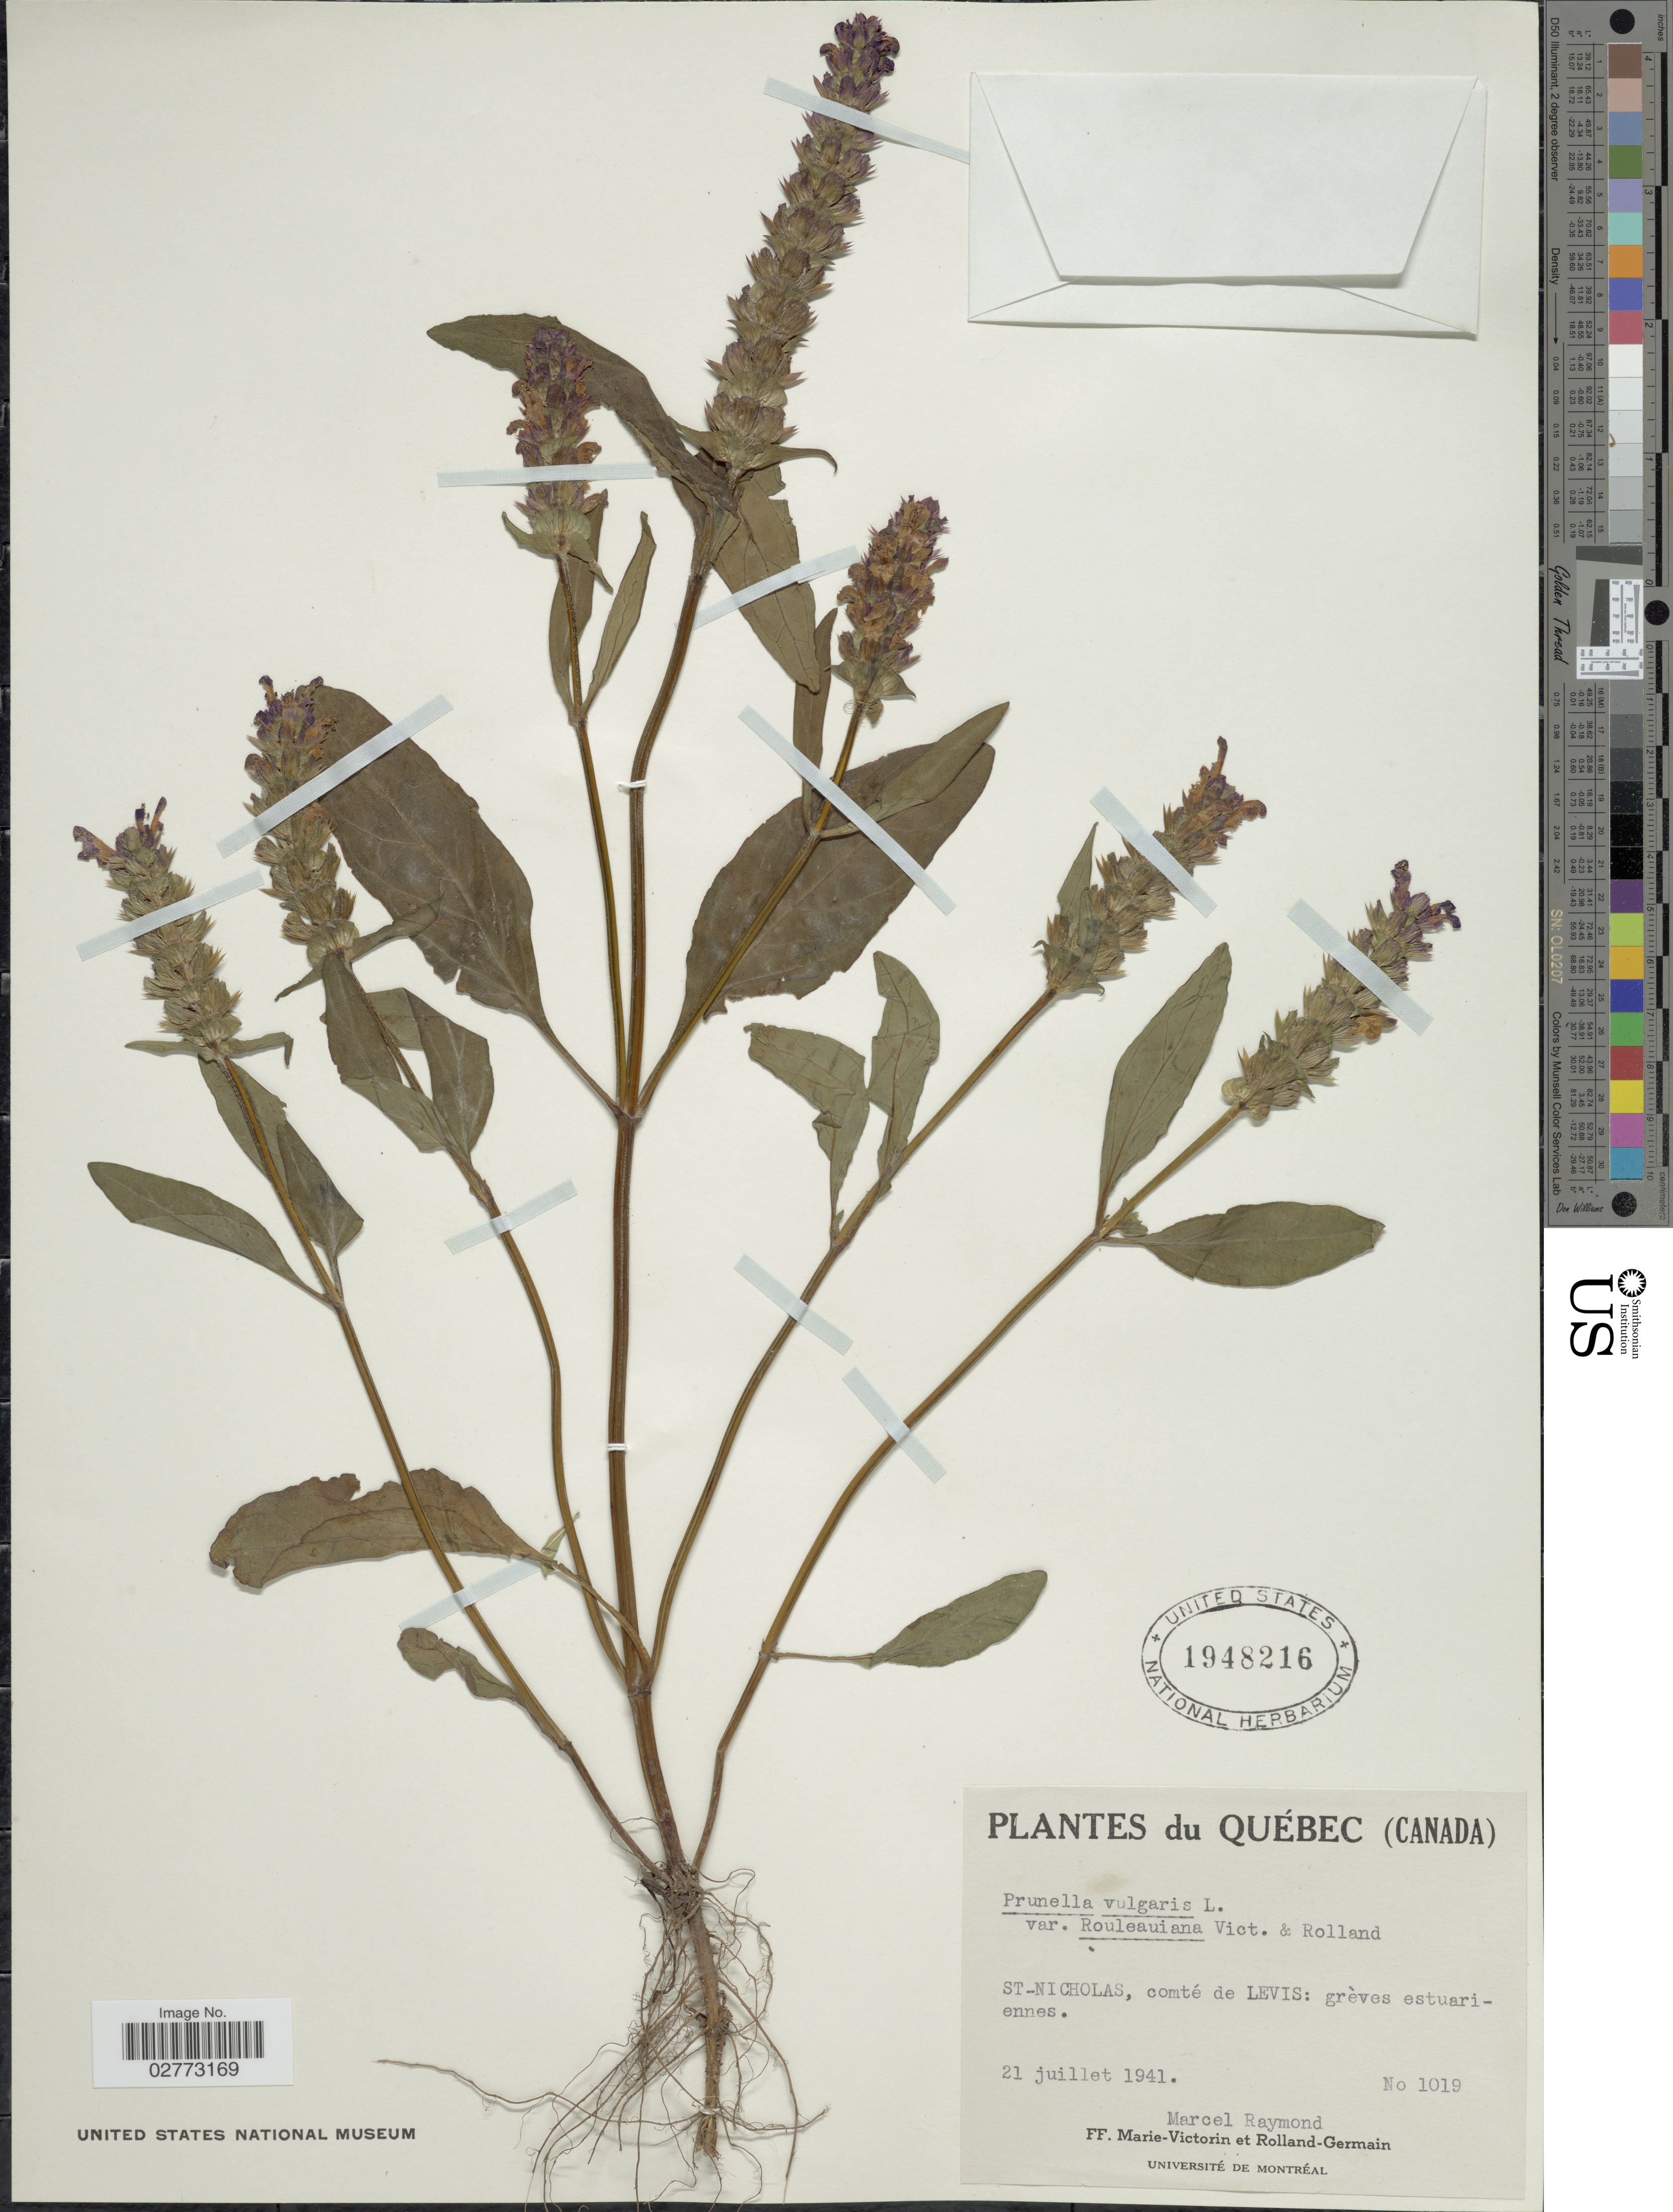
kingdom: Plantae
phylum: Tracheophyta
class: Magnoliopsida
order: Lamiales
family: Lamiaceae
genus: Prunella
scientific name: Prunella vulgaris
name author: L.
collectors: M. Raymond, F. Marie-Victorin & Rolland-Germain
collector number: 1019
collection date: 1941-07-21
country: Canada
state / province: Quebec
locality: St-Nicholas, comté de Levis.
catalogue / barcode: US 1948216